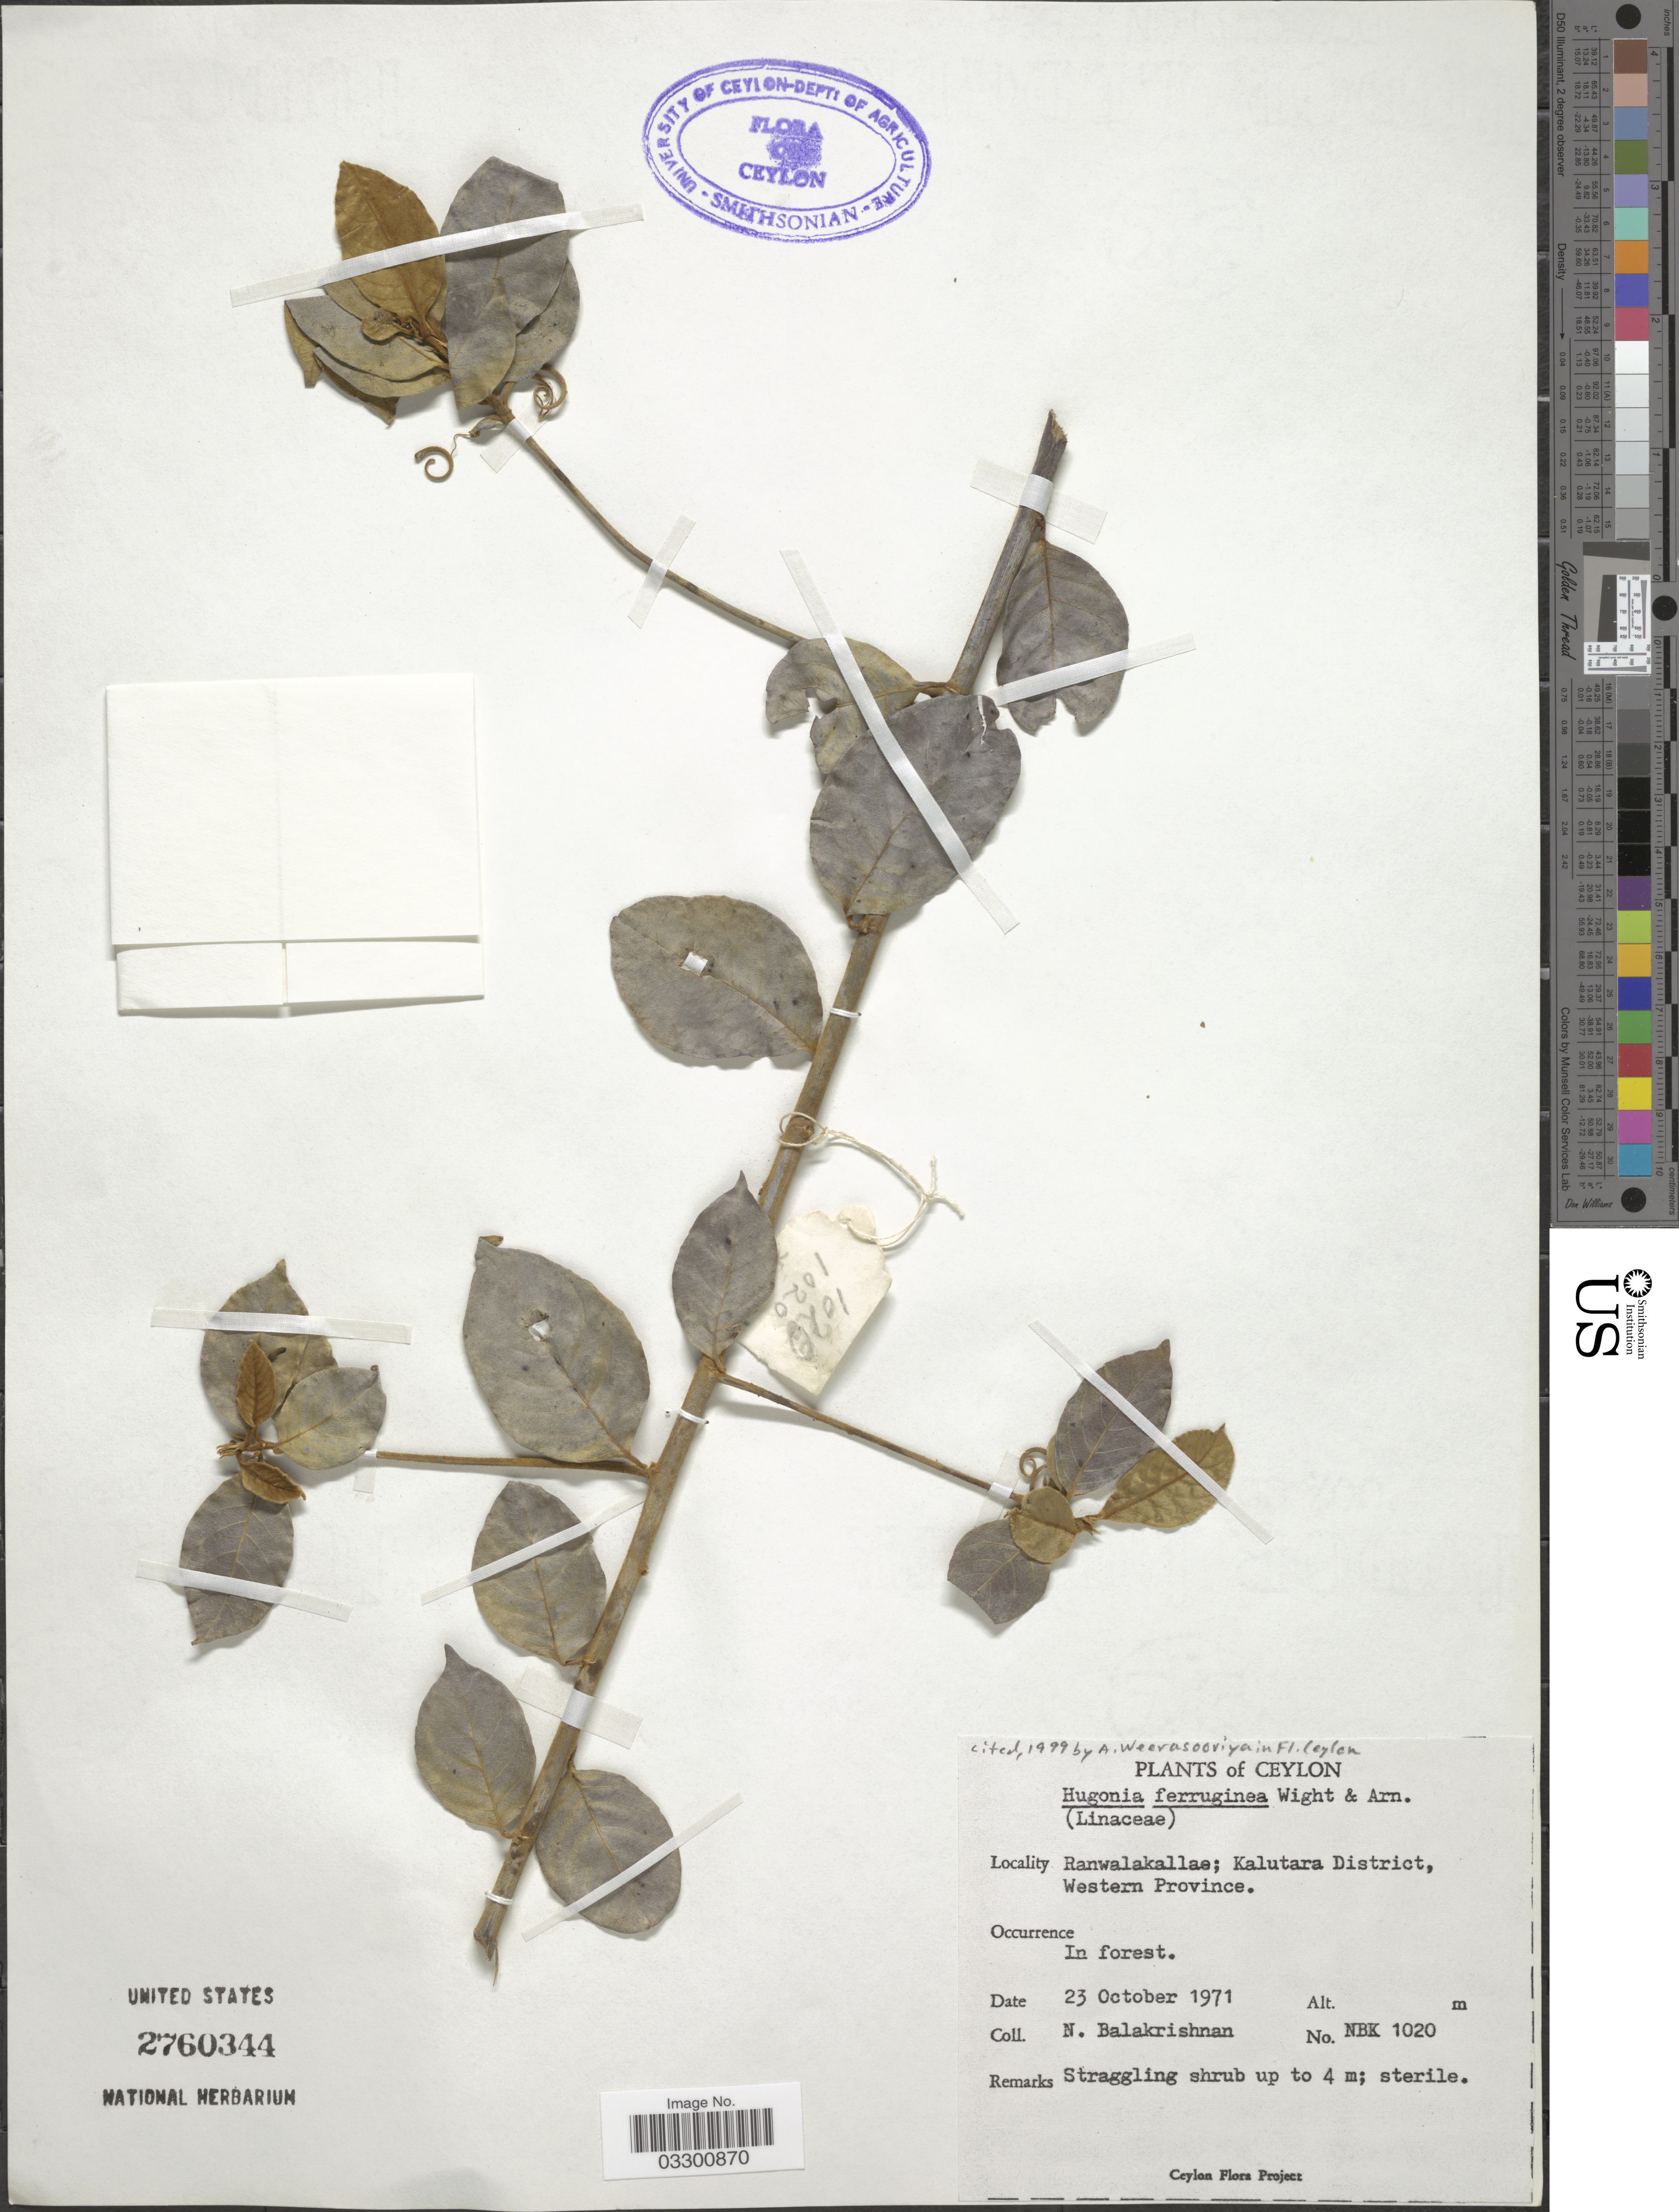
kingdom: Plantae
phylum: Tracheophyta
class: Magnoliopsida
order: Malpighiales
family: Linaceae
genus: Hugonia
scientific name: Hugonia ferruginea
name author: Wight & Arn.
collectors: N. Balakrishnan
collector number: NBK1020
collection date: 1971-10-23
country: Sri Lanka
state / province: Western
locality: Ceylon, Ranwalakallae; Kalutara District.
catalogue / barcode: US 2760344